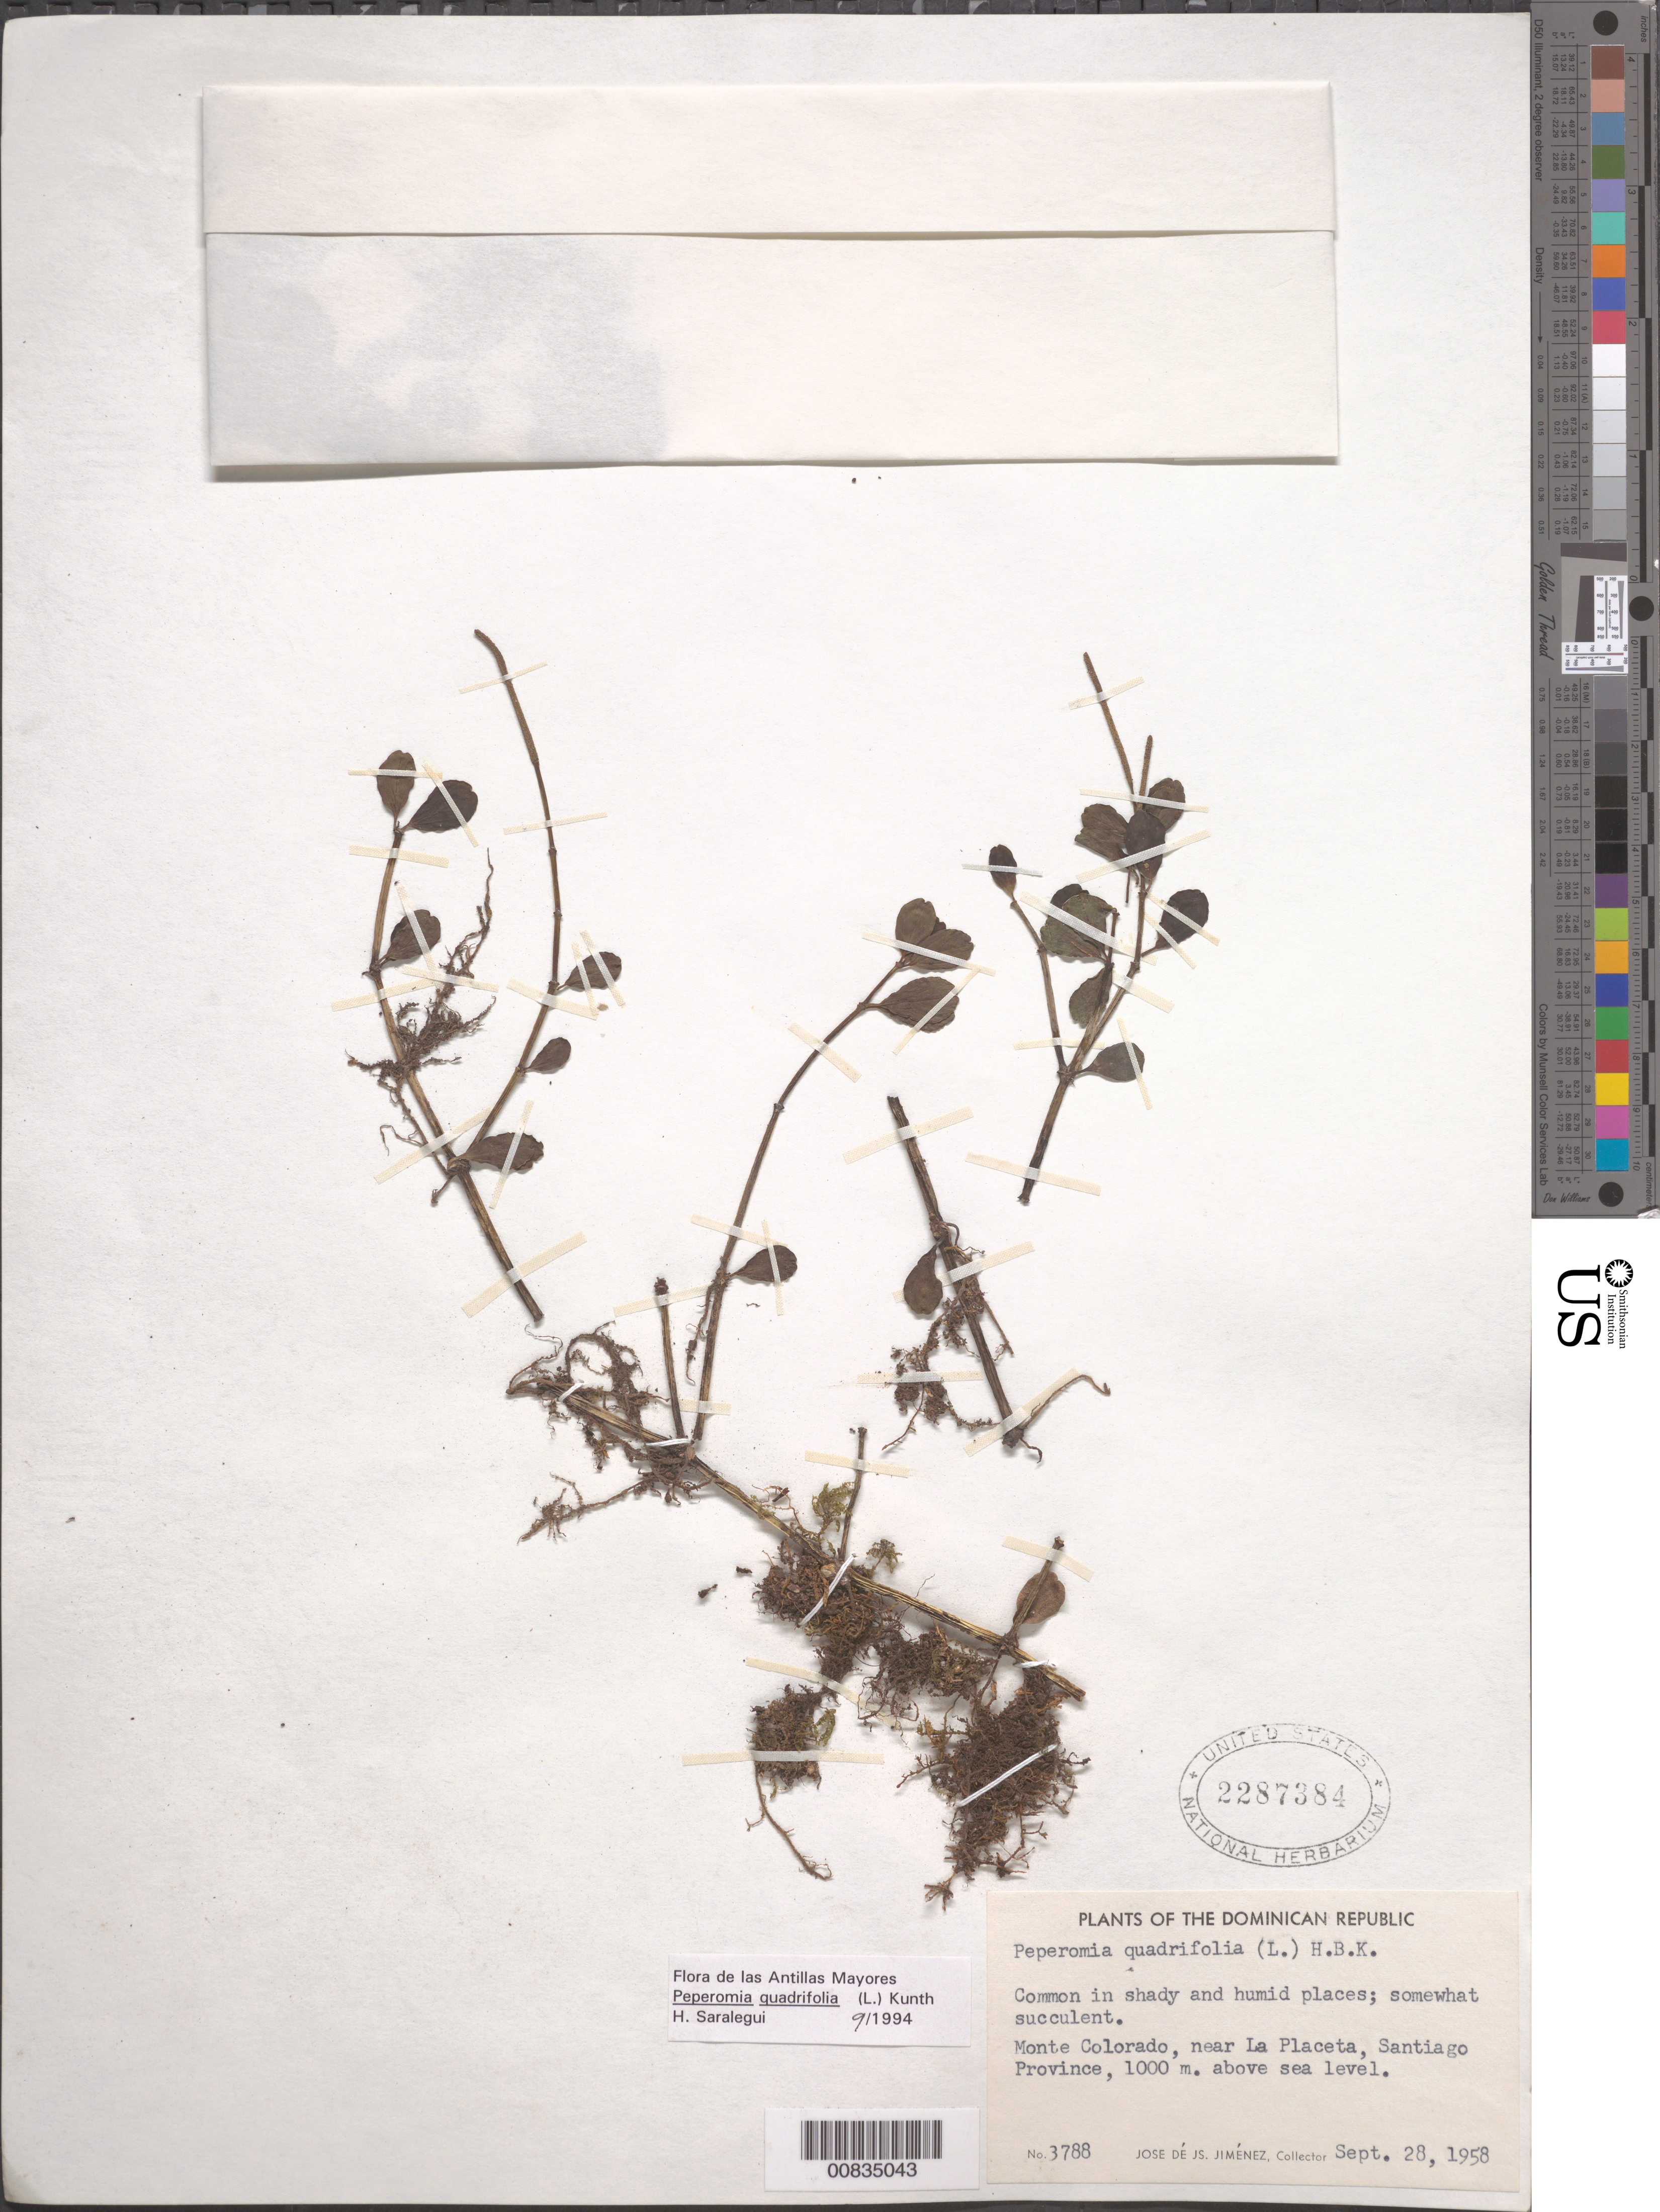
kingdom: Plantae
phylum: Tracheophyta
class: Magnoliopsida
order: Piperales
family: Piperaceae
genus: Peperomia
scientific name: Peperomia quadrifolia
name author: (L.) Kunth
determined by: Saralegui Boza, H., (HAJB), Jardin Botanico Nacional (Habana)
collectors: J. J. Jiménez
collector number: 3788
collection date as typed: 28 Sep 1958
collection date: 1958-09-28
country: Dominican Republic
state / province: Santiago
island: Hispaniola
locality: Monte Colorado, near La Placeta.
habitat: Shady and humid places.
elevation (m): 1000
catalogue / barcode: US 2287384